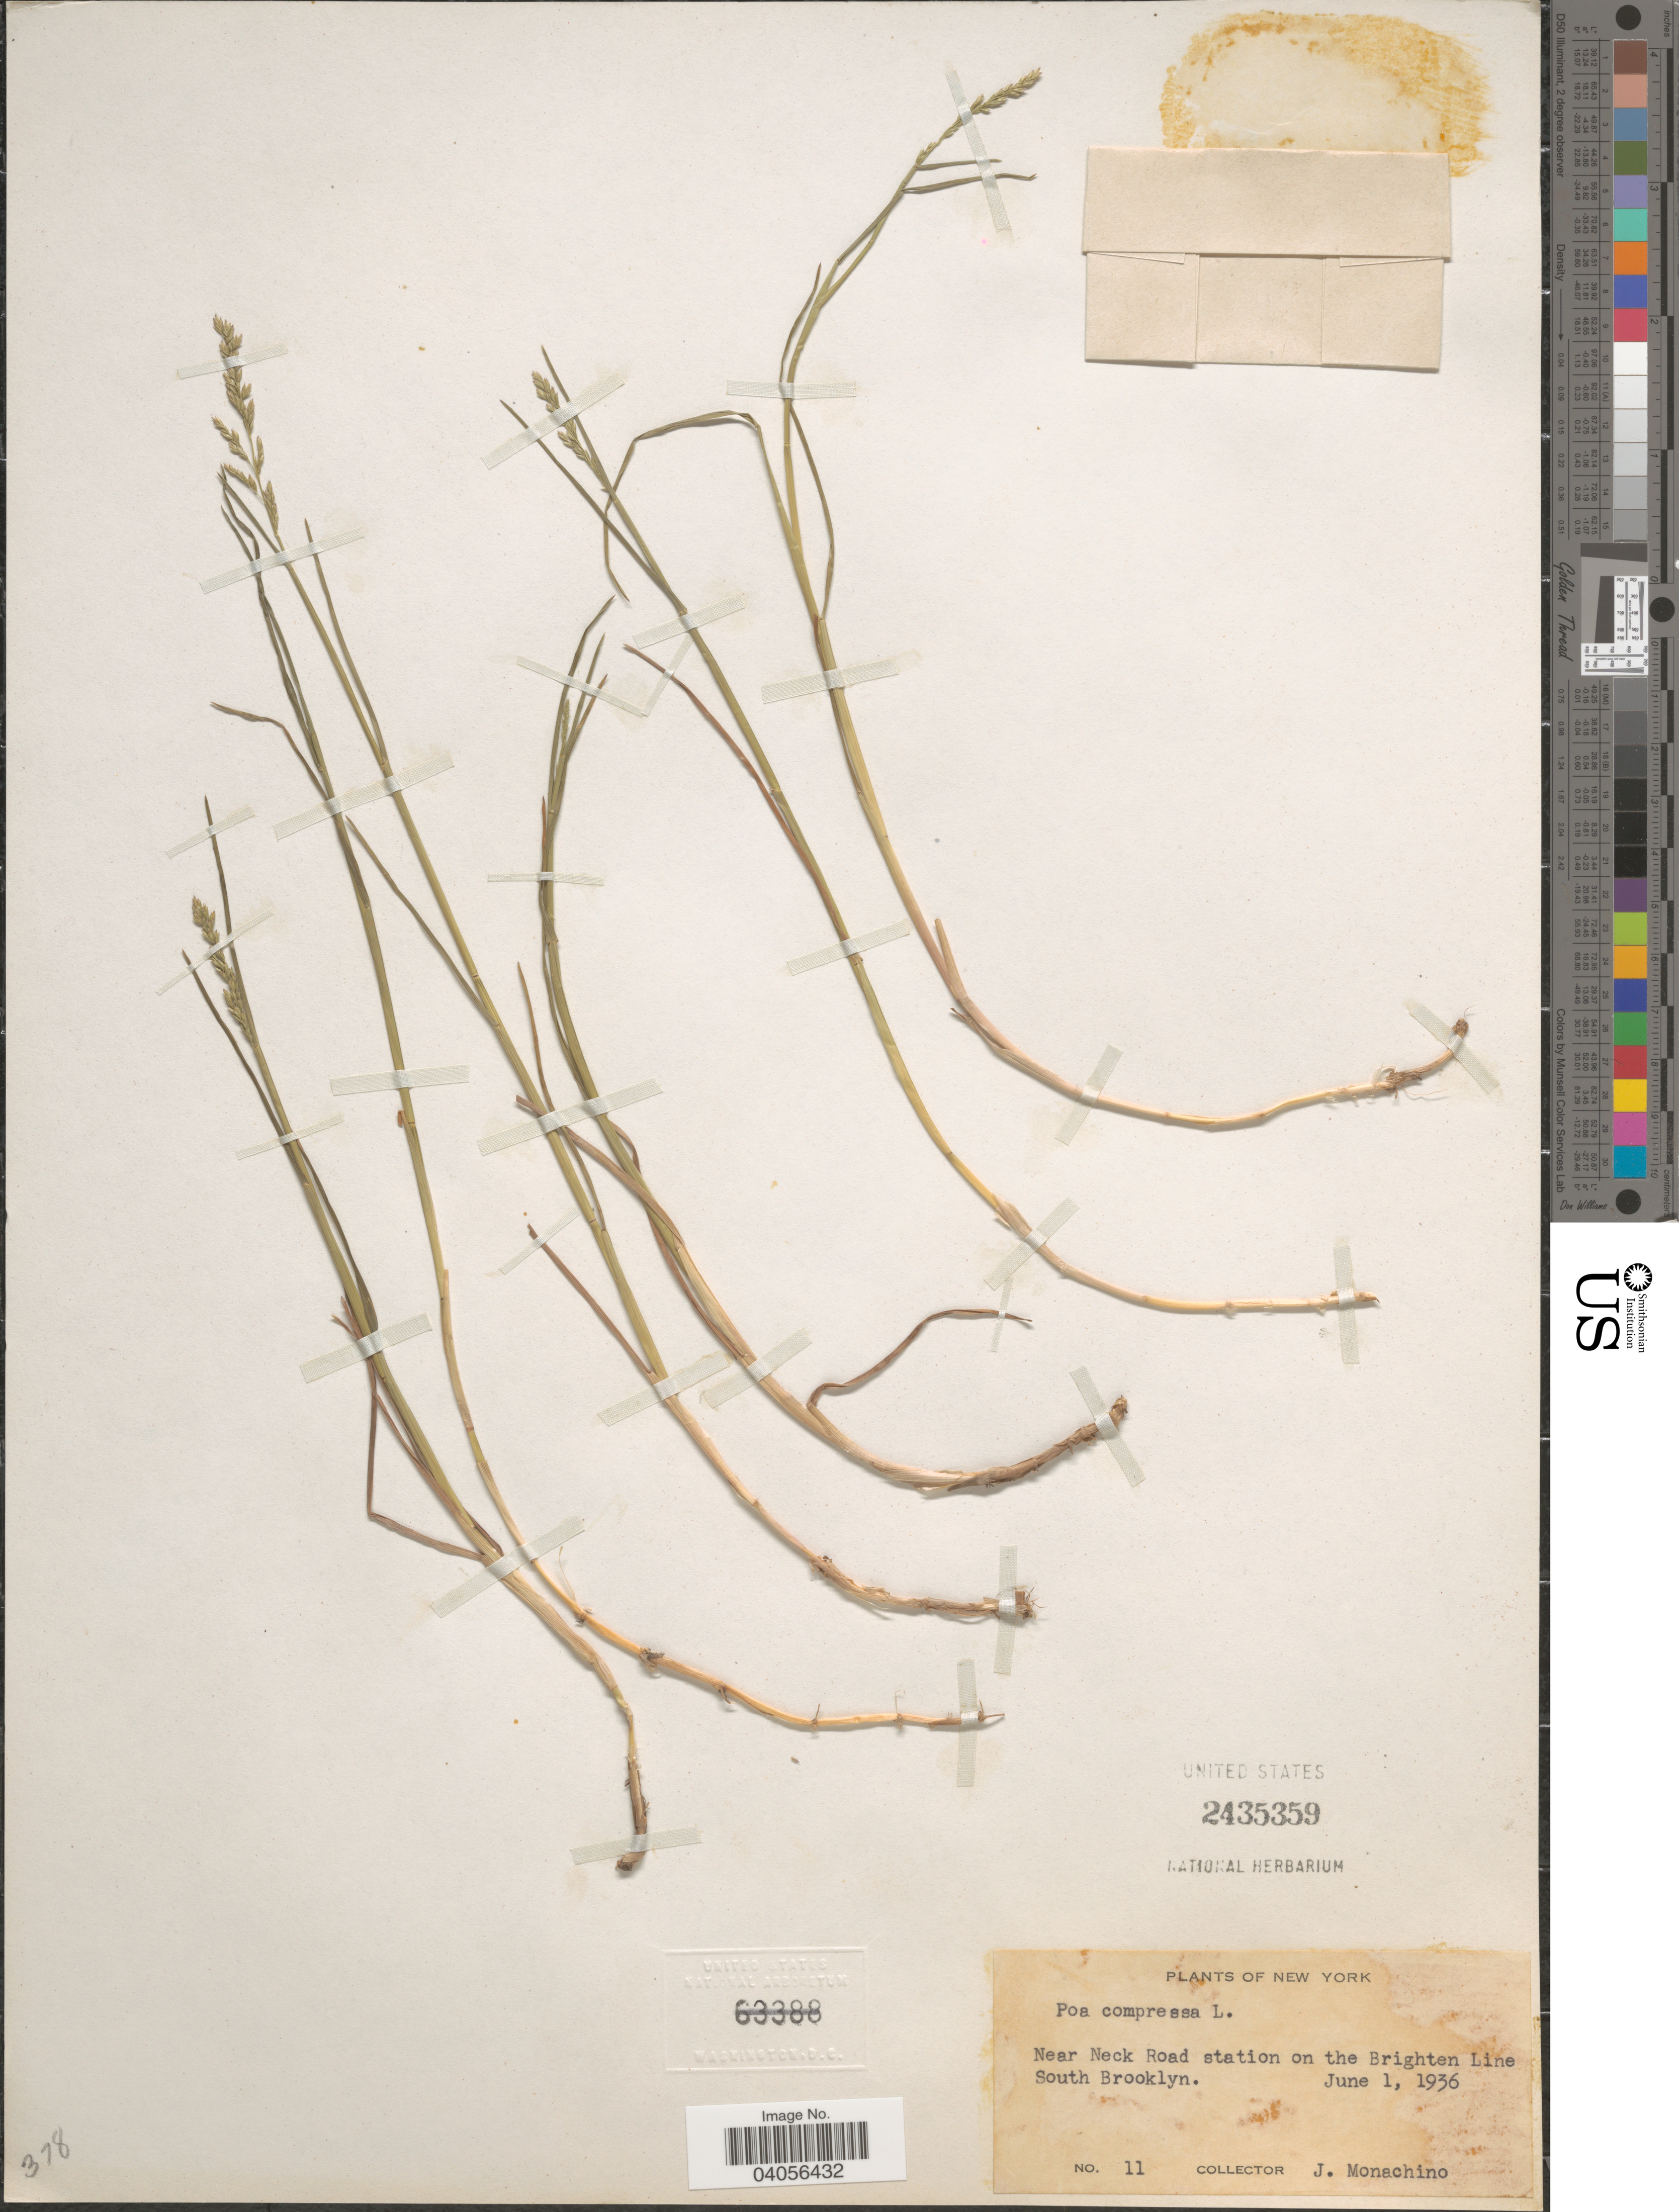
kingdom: Plantae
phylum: Tracheophyta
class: Liliopsida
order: Poales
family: Poaceae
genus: Poa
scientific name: Poa compressa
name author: L.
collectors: J. V. Monachino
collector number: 11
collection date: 1936-06-01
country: United States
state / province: New York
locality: Near Neck Road station on the Brighten Line. South Brooklyn.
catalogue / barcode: US 2435359